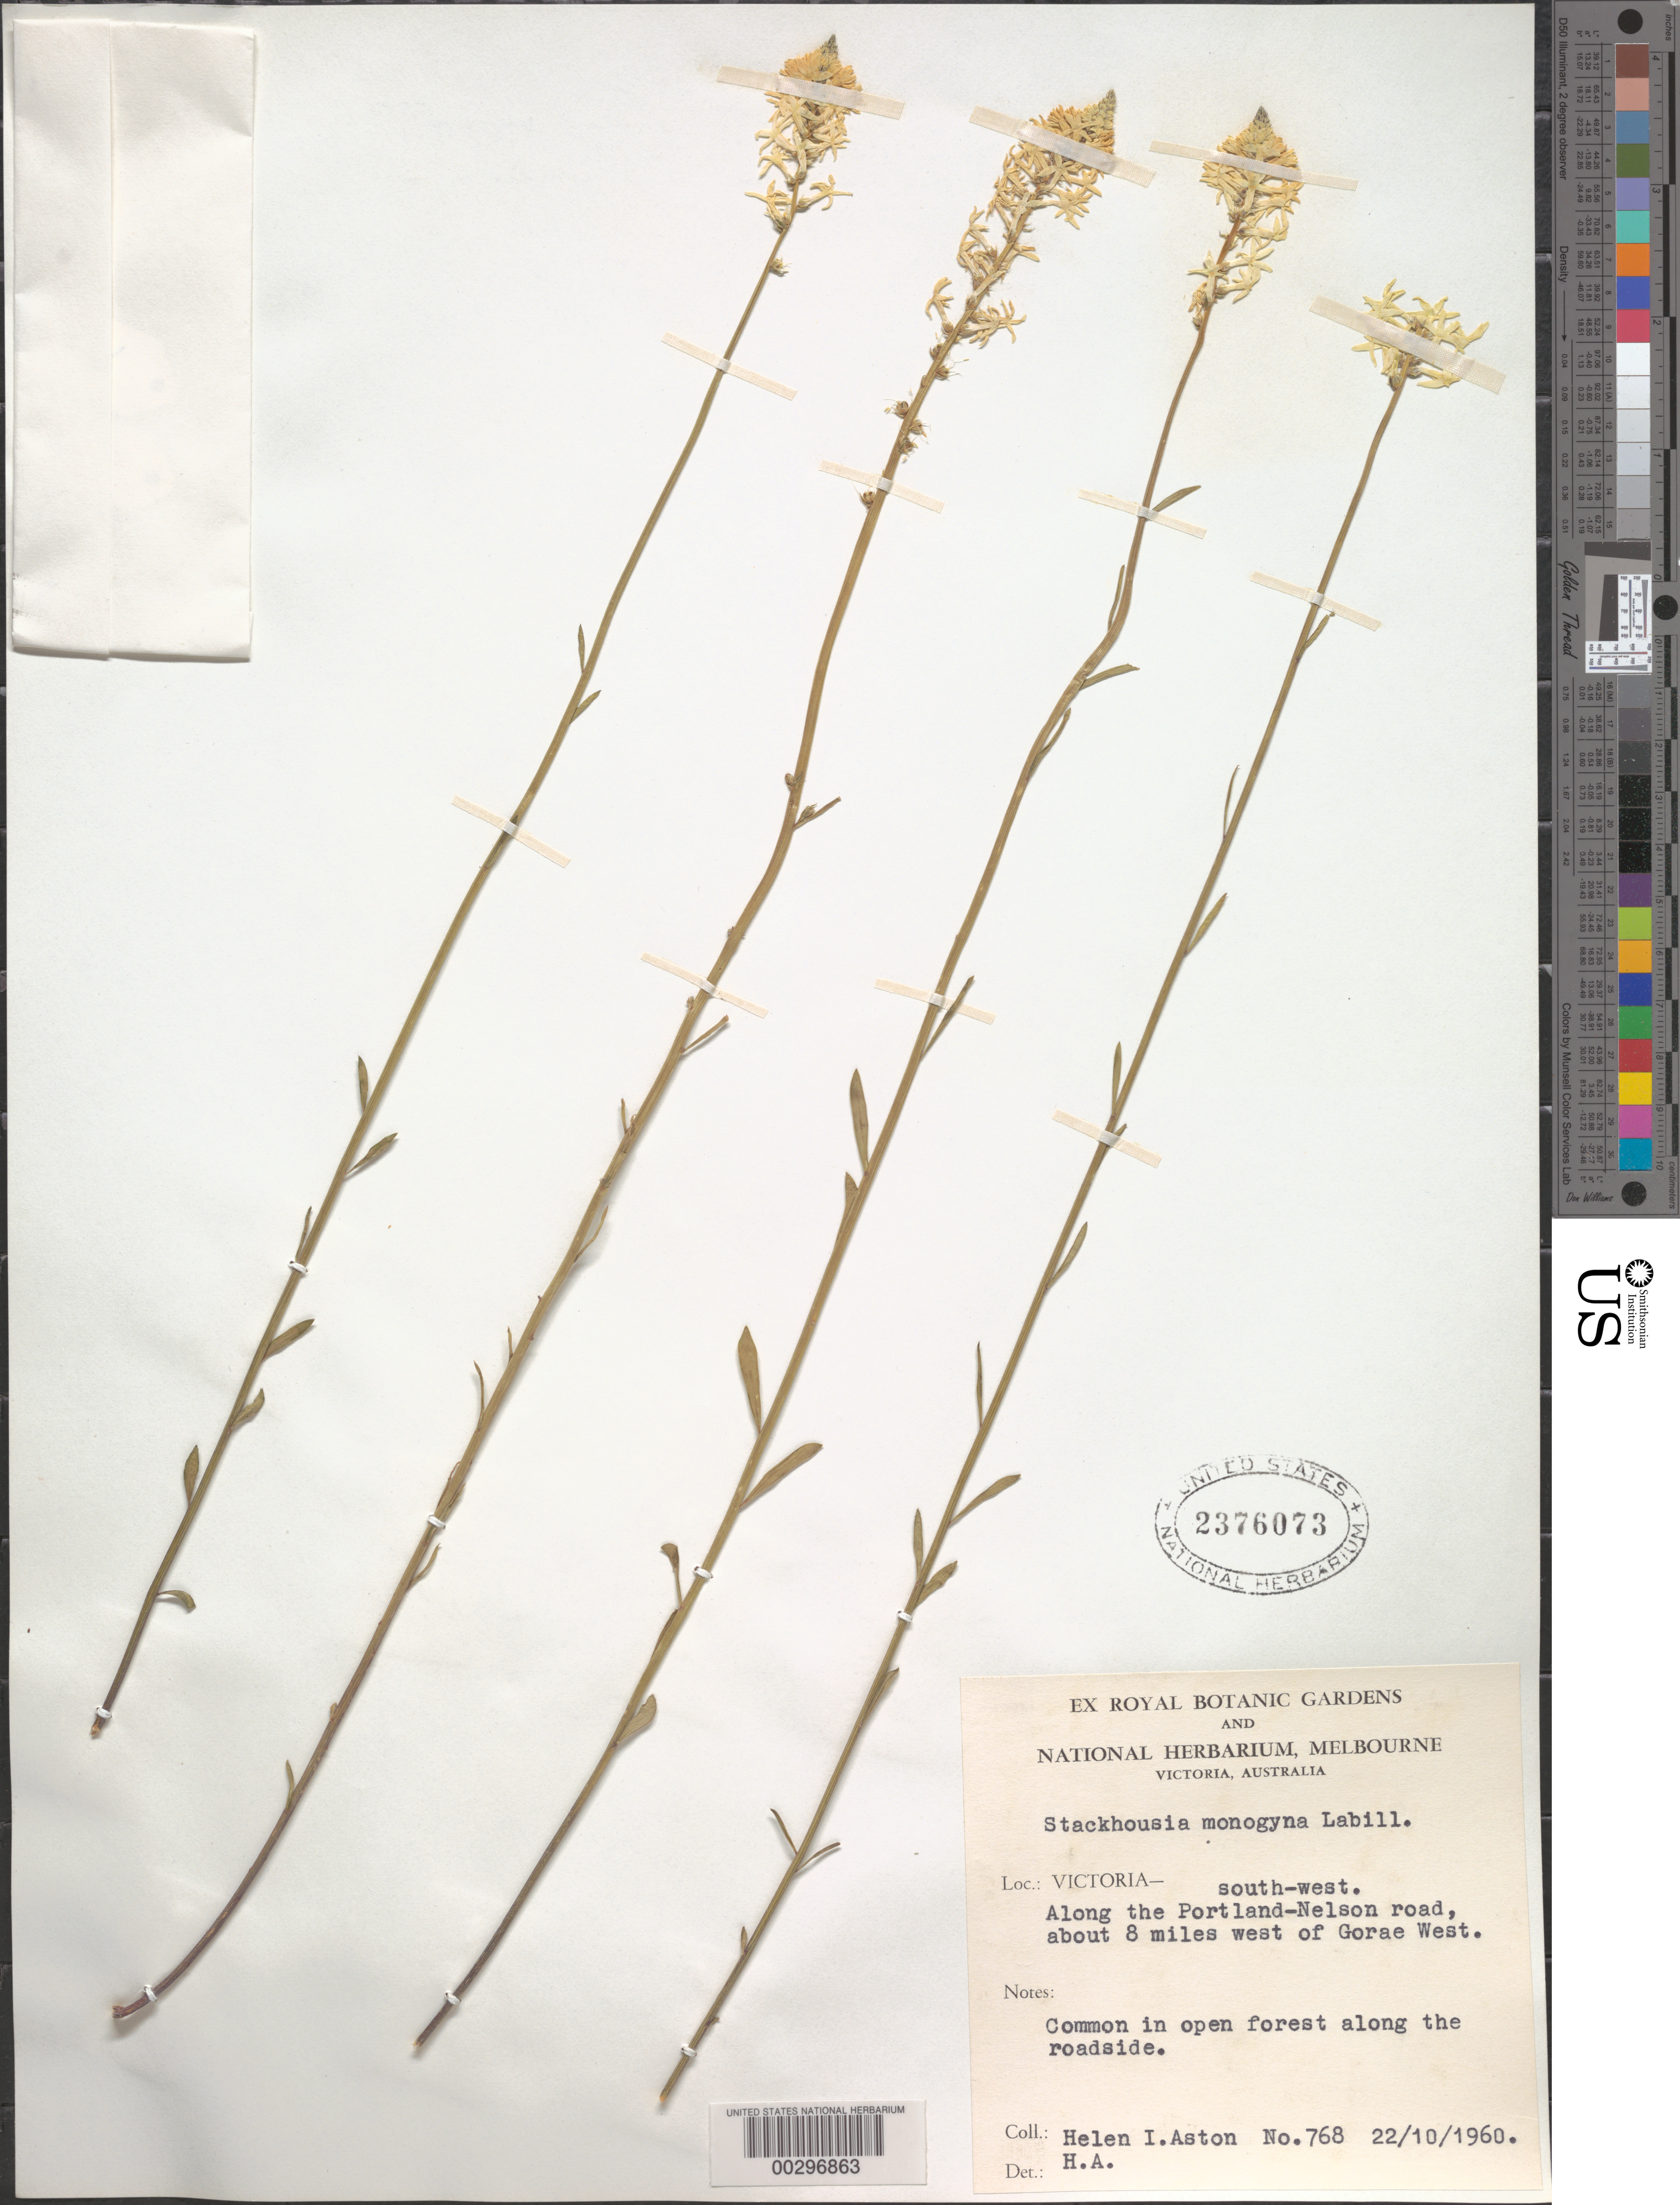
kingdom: Plantae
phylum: Tracheophyta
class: Magnoliopsida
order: Celastrales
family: Celastraceae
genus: Stackhousia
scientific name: Stackhousia monogyna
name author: Labill.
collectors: H. I. Aston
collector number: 768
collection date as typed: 22 Oct 1960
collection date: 1960-10-22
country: Australia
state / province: Victoria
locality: Along the portland - nelson rd., w of gorae west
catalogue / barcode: US 2376073